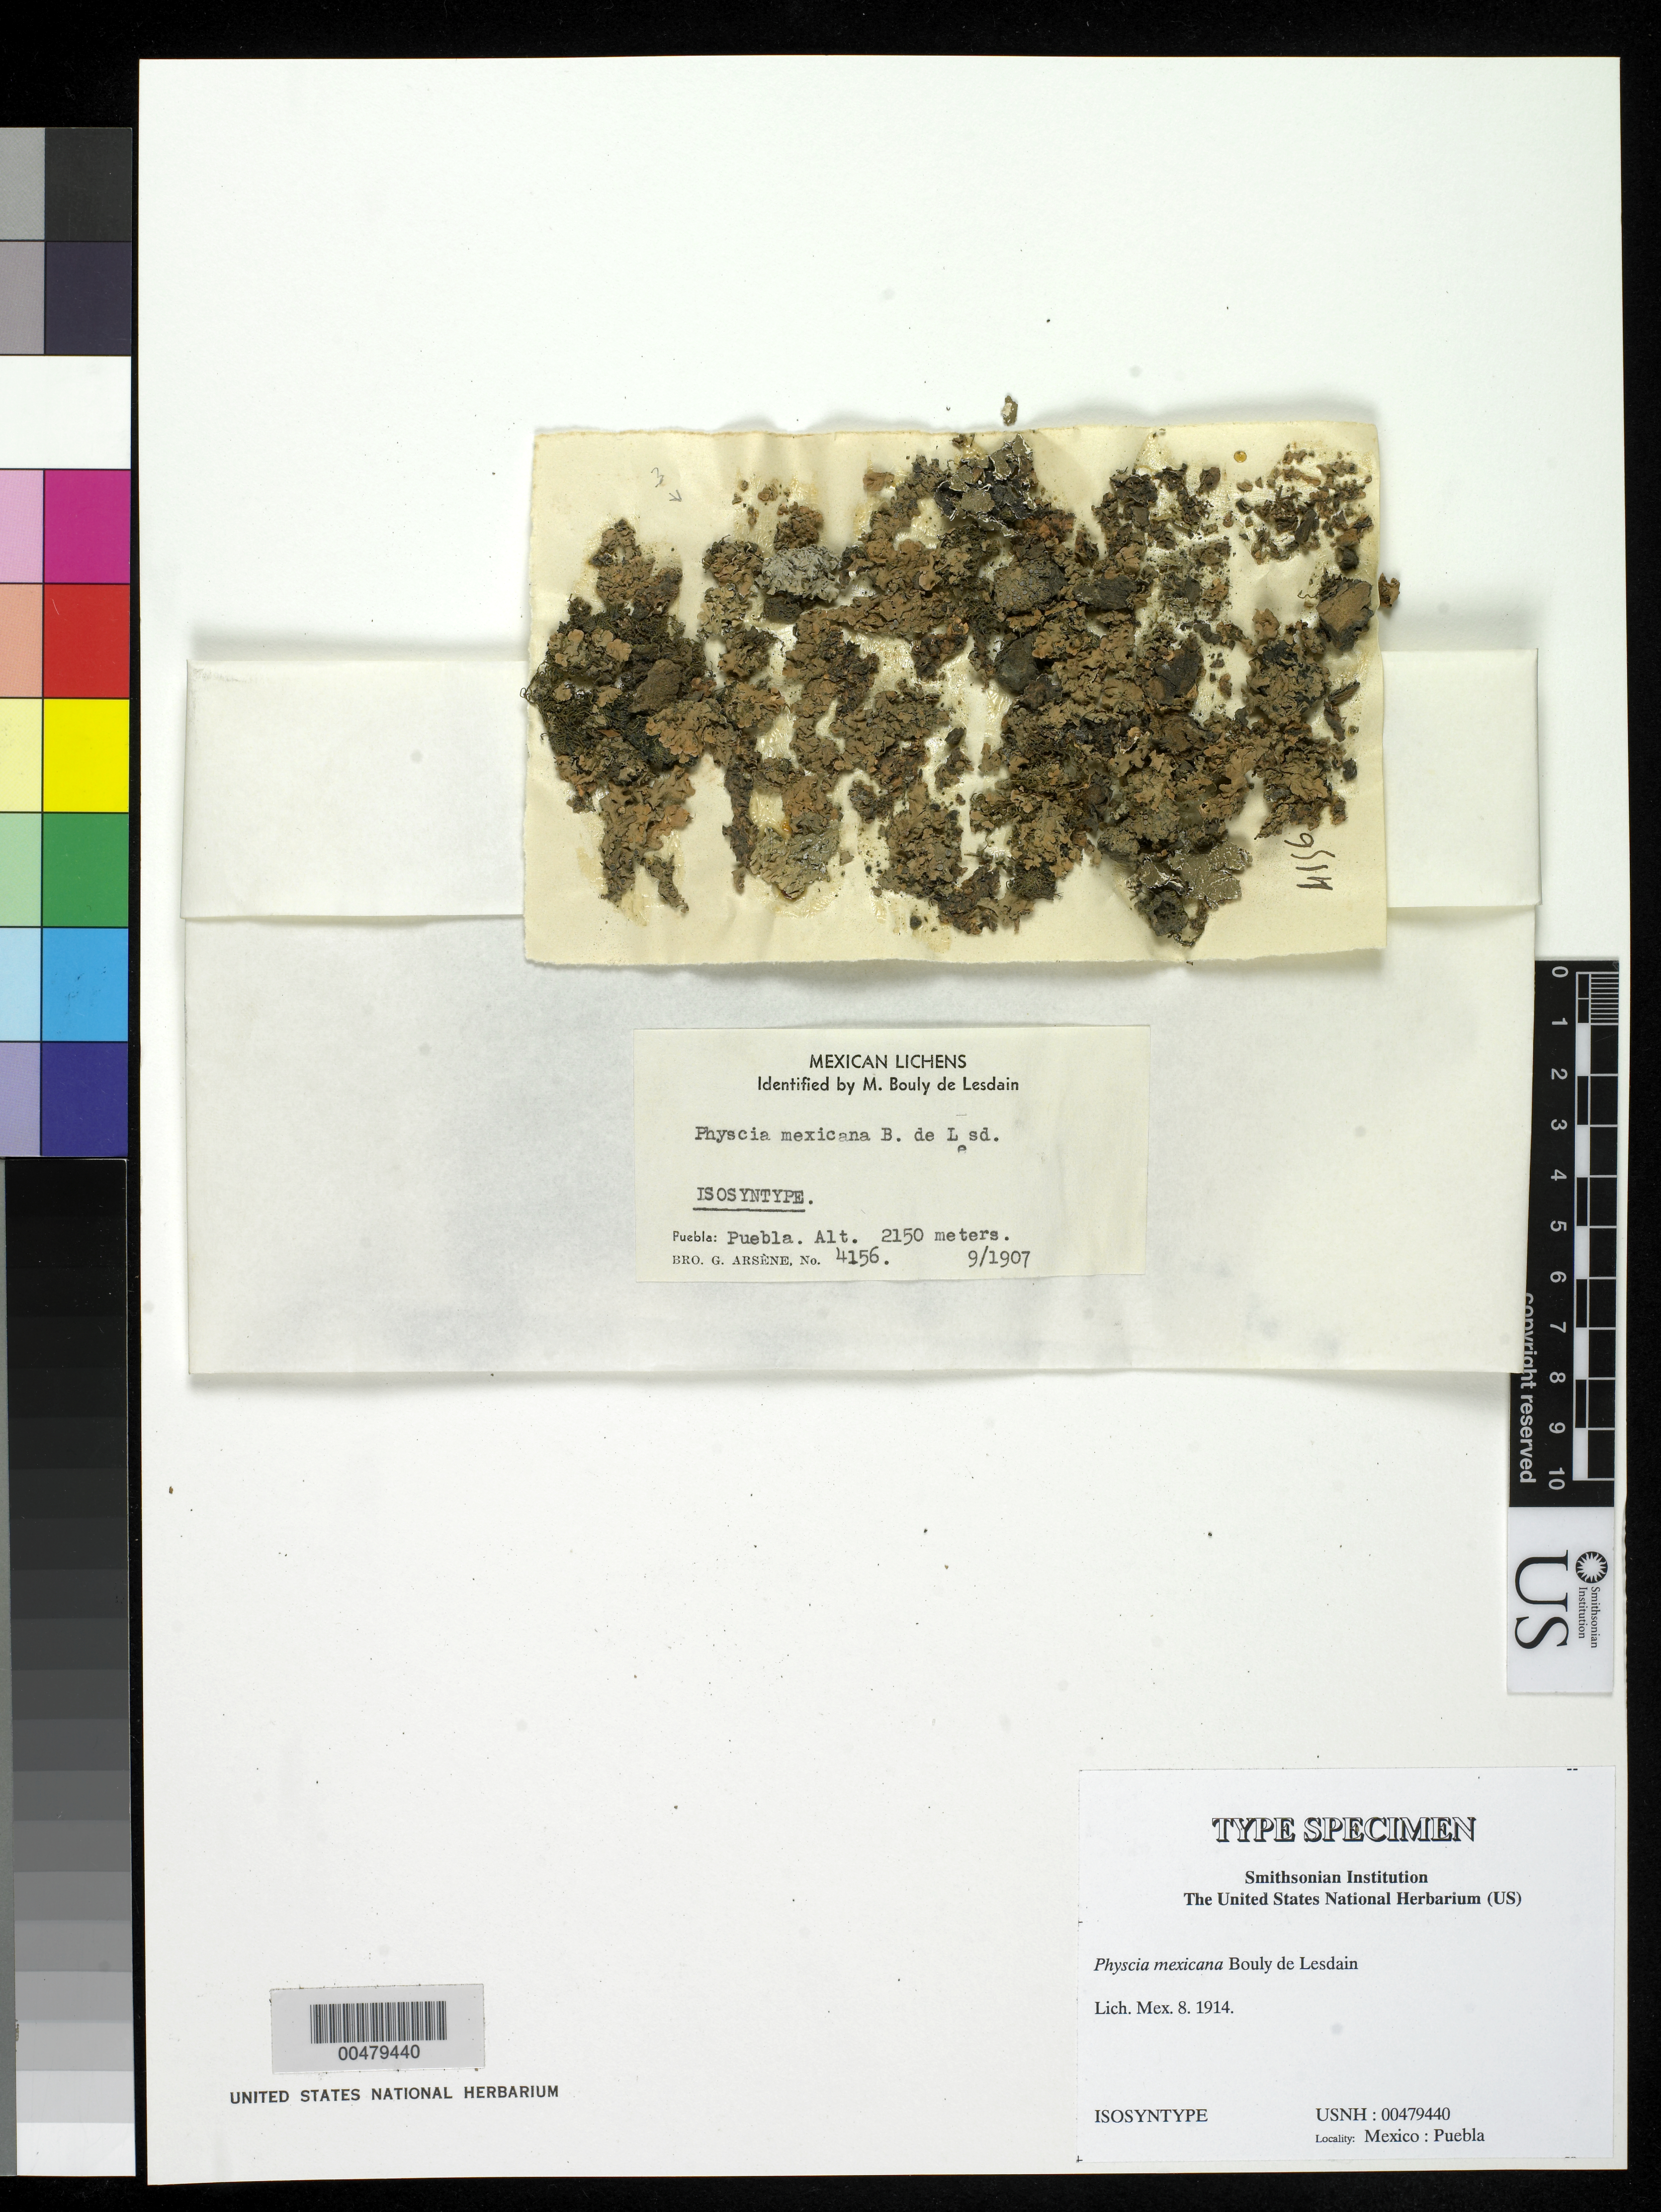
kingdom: Fungi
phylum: Ascomycota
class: Lecanoromycetes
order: Caliciales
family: Physciaceae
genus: Physcia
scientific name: Physcia mexicana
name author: B. de Lesd.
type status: Isosyntype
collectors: Bro. G. Arsène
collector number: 4156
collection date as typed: Sep 1907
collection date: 1907-09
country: Mexico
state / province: Puebla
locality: Puebla.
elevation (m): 2150